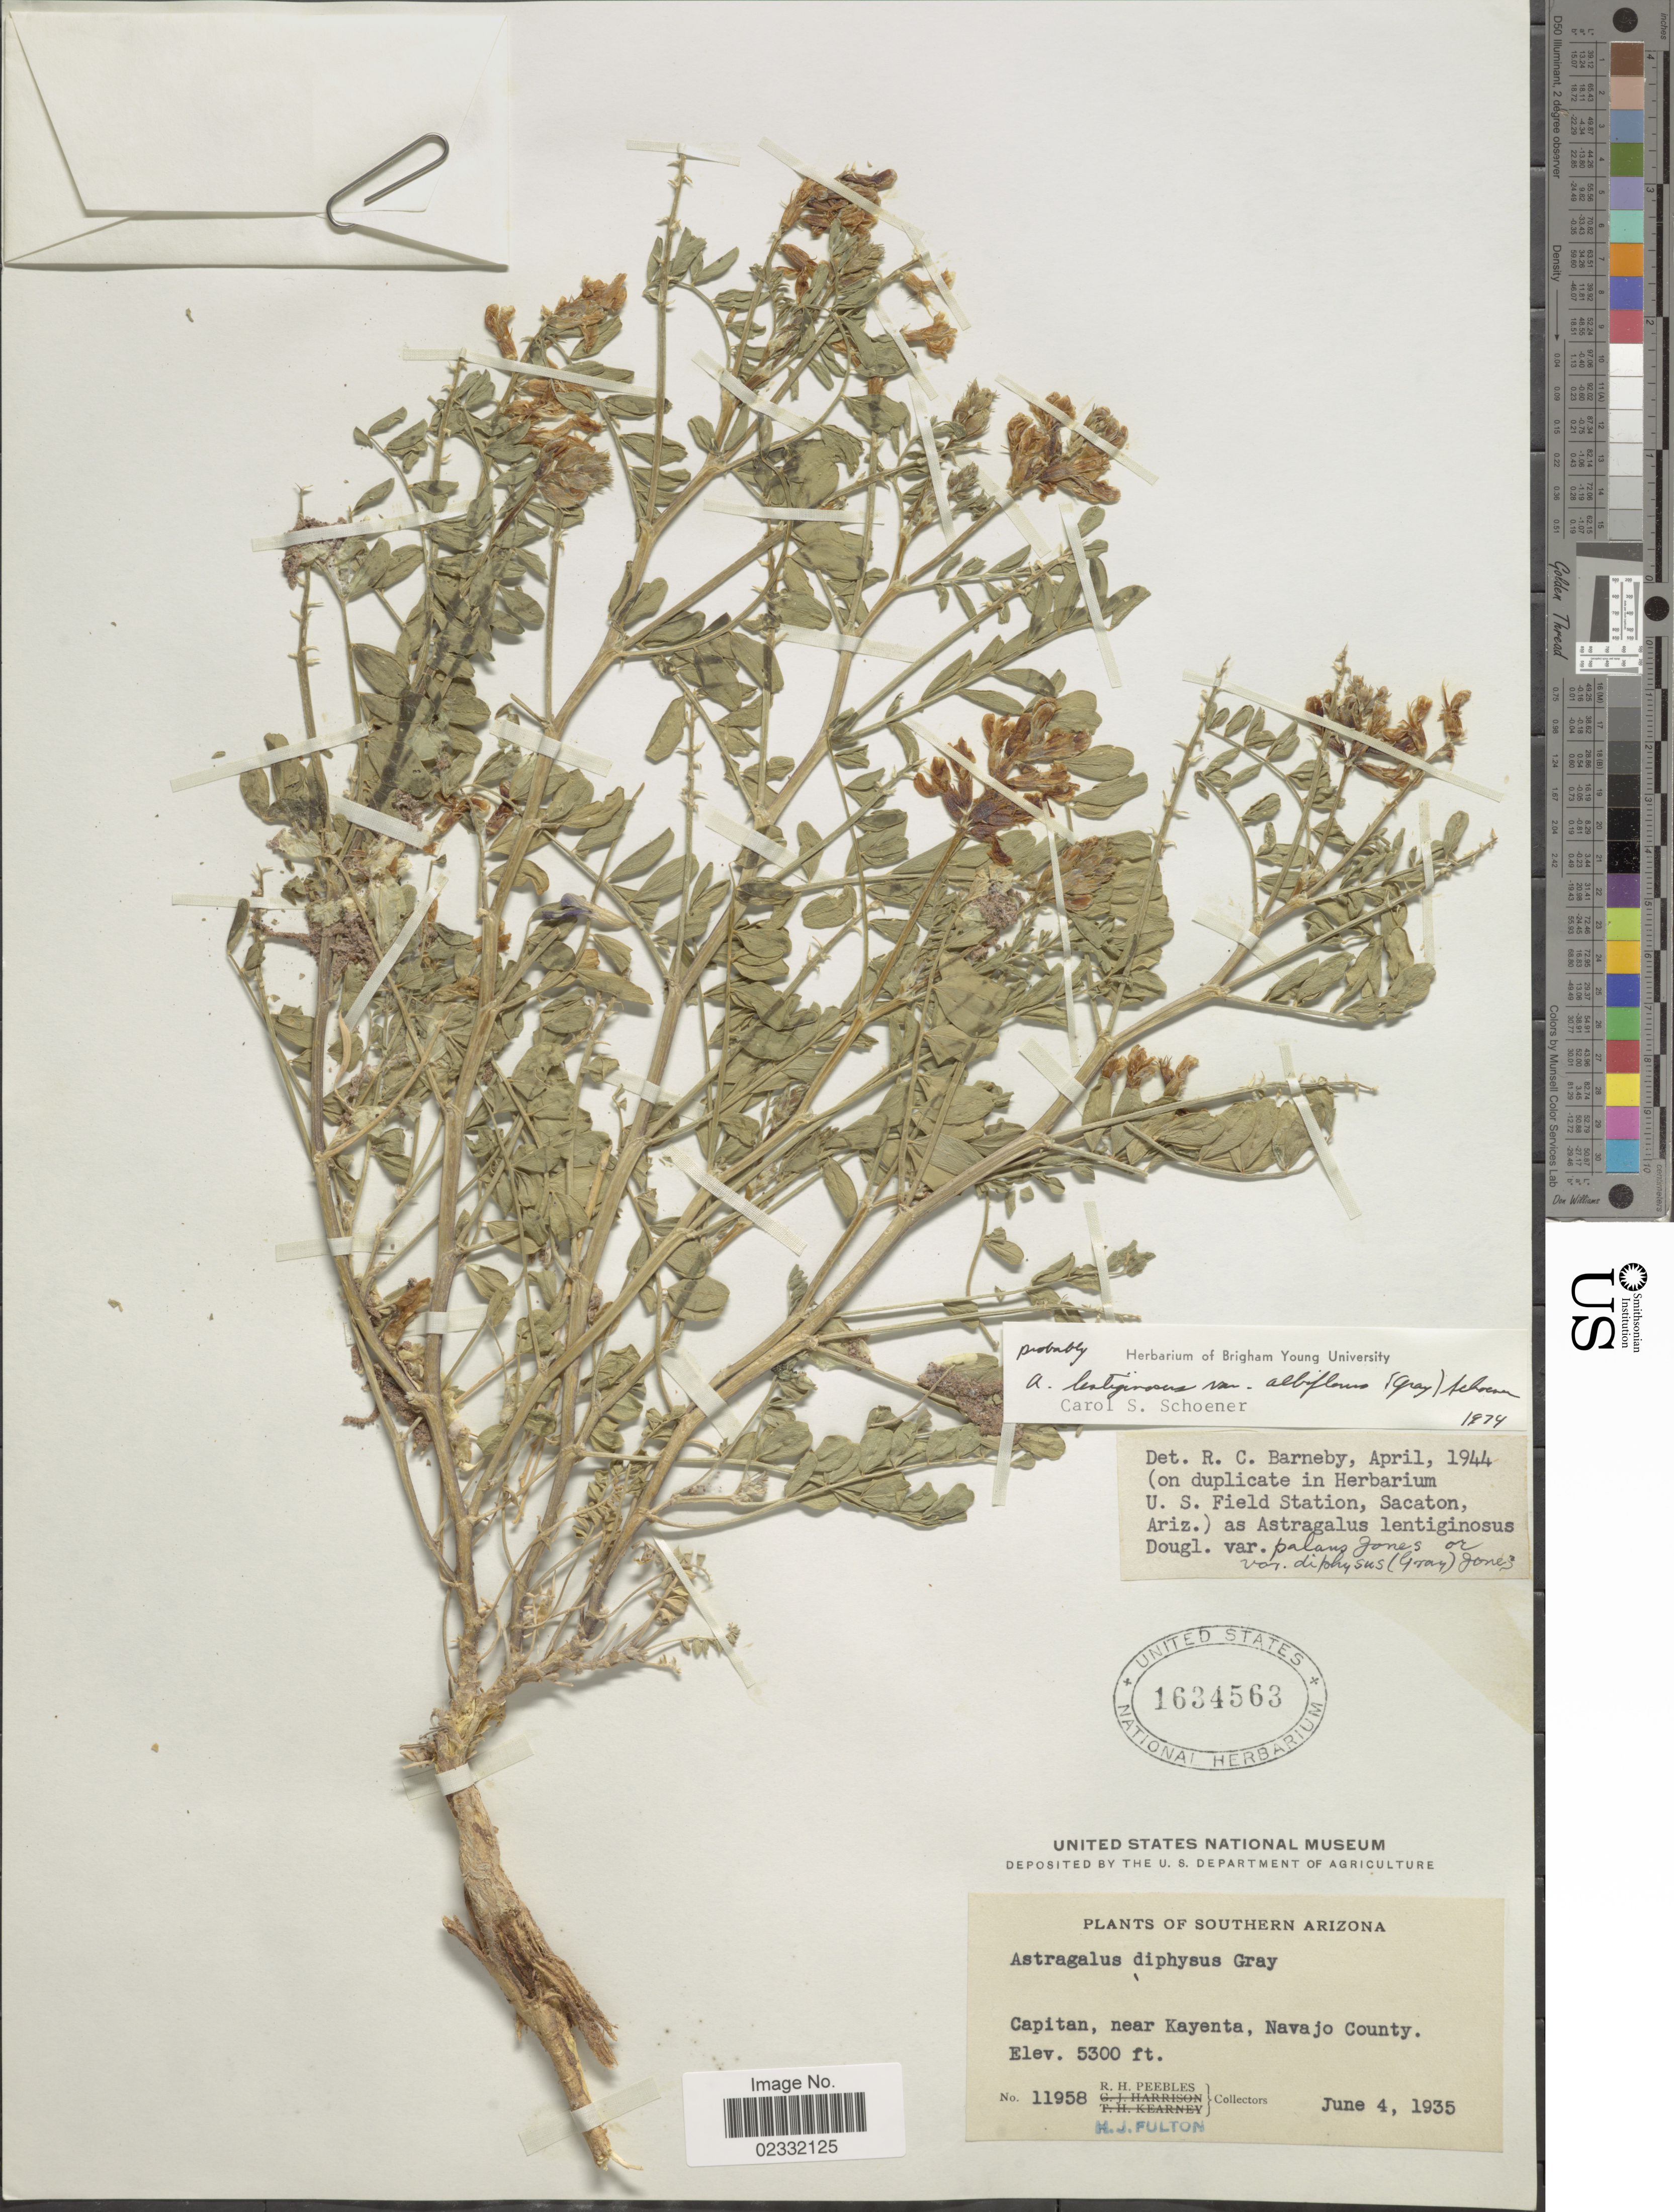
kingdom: Plantae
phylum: Tracheophyta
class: Magnoliopsida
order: Fabales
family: Fabaceae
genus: Astragalus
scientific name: Astragalus lentiginosus var. albiflorus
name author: (A. Gray) Schoener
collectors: R. H. Peebles & H. Fulton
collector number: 11958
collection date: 1935-06-04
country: United States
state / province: Arizona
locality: Southern Arizona, Capitan, near Kayenta, Navajo County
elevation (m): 1615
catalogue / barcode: US 1634563